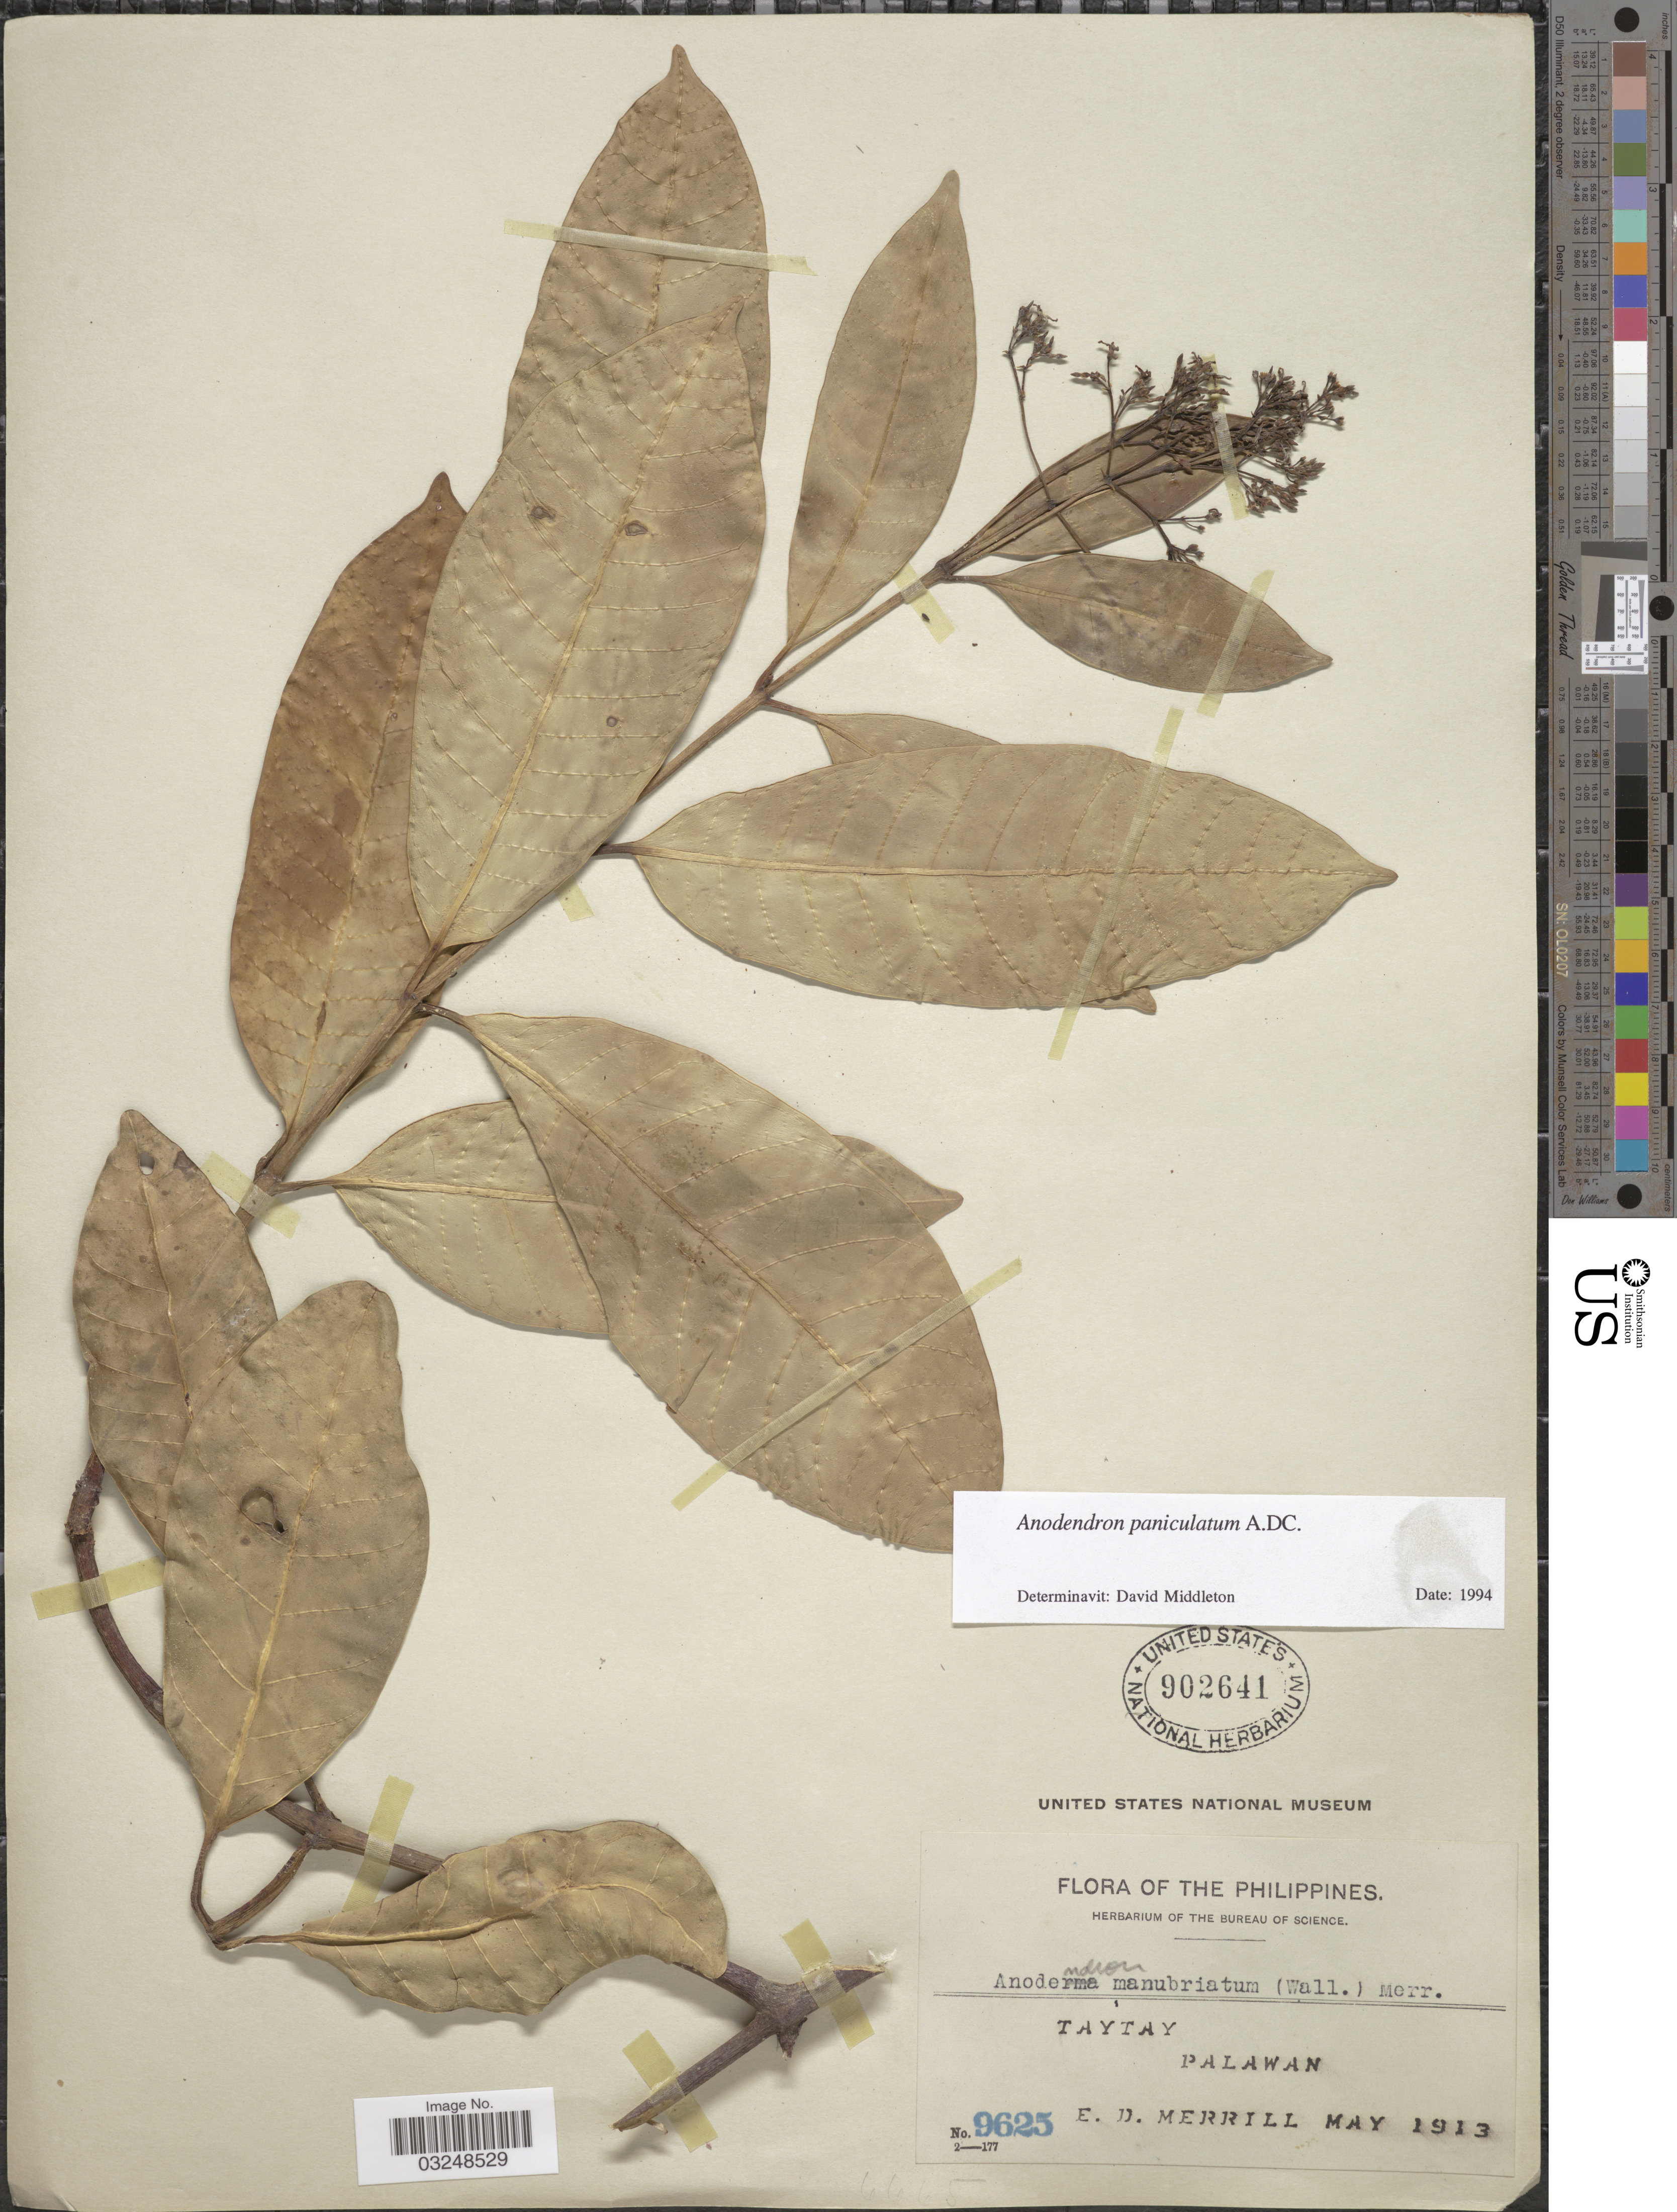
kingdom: Plantae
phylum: Tracheophyta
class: Magnoliopsida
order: Gentianales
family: Apocynaceae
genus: Anodendron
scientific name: Anodendron paniculatum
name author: A. DC.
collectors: E. D. Merrill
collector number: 9625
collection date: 1913-05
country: Philippines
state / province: Mimaropa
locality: Taytay, Palawan.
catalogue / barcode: US 902641